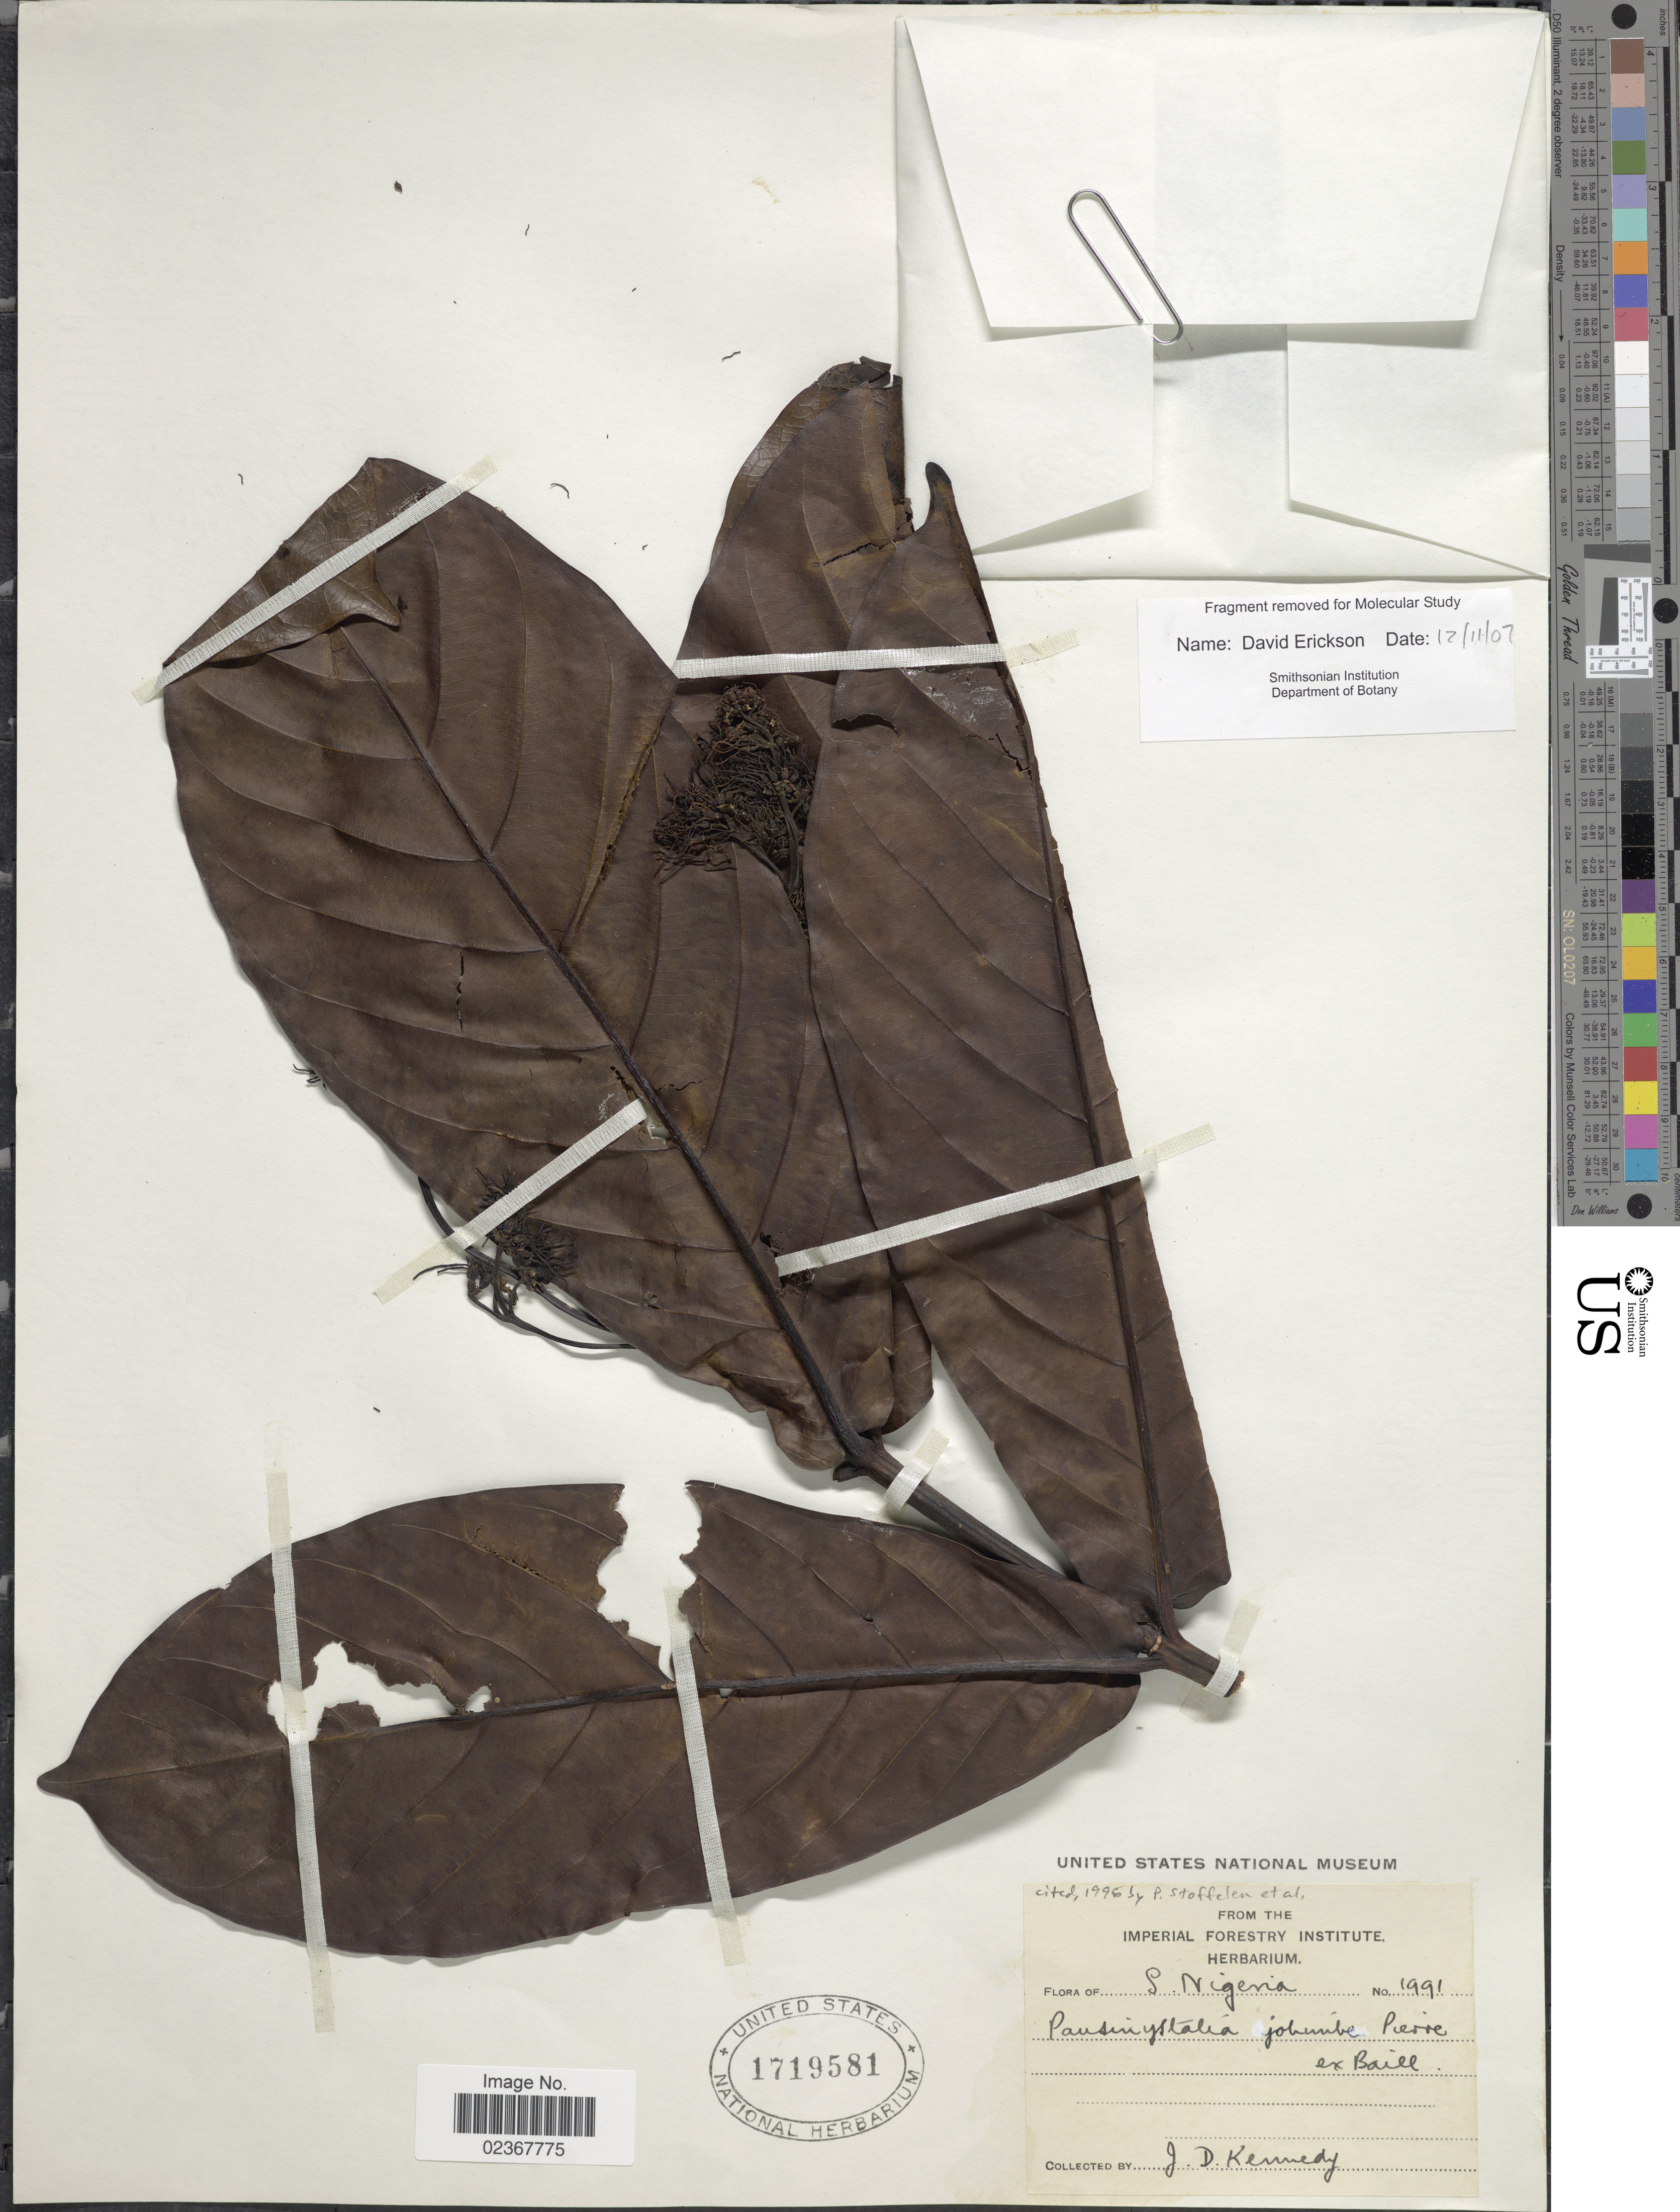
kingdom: Plantae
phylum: Tracheophyta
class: Magnoliopsida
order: Gentianales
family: Rubiaceae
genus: Pausinystalia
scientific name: Pausinystalia johimbe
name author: (K. Schum.) Pierre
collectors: J. D. Kennedy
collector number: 1991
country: Nigeria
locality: S. Nigeria.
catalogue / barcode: US 1719581